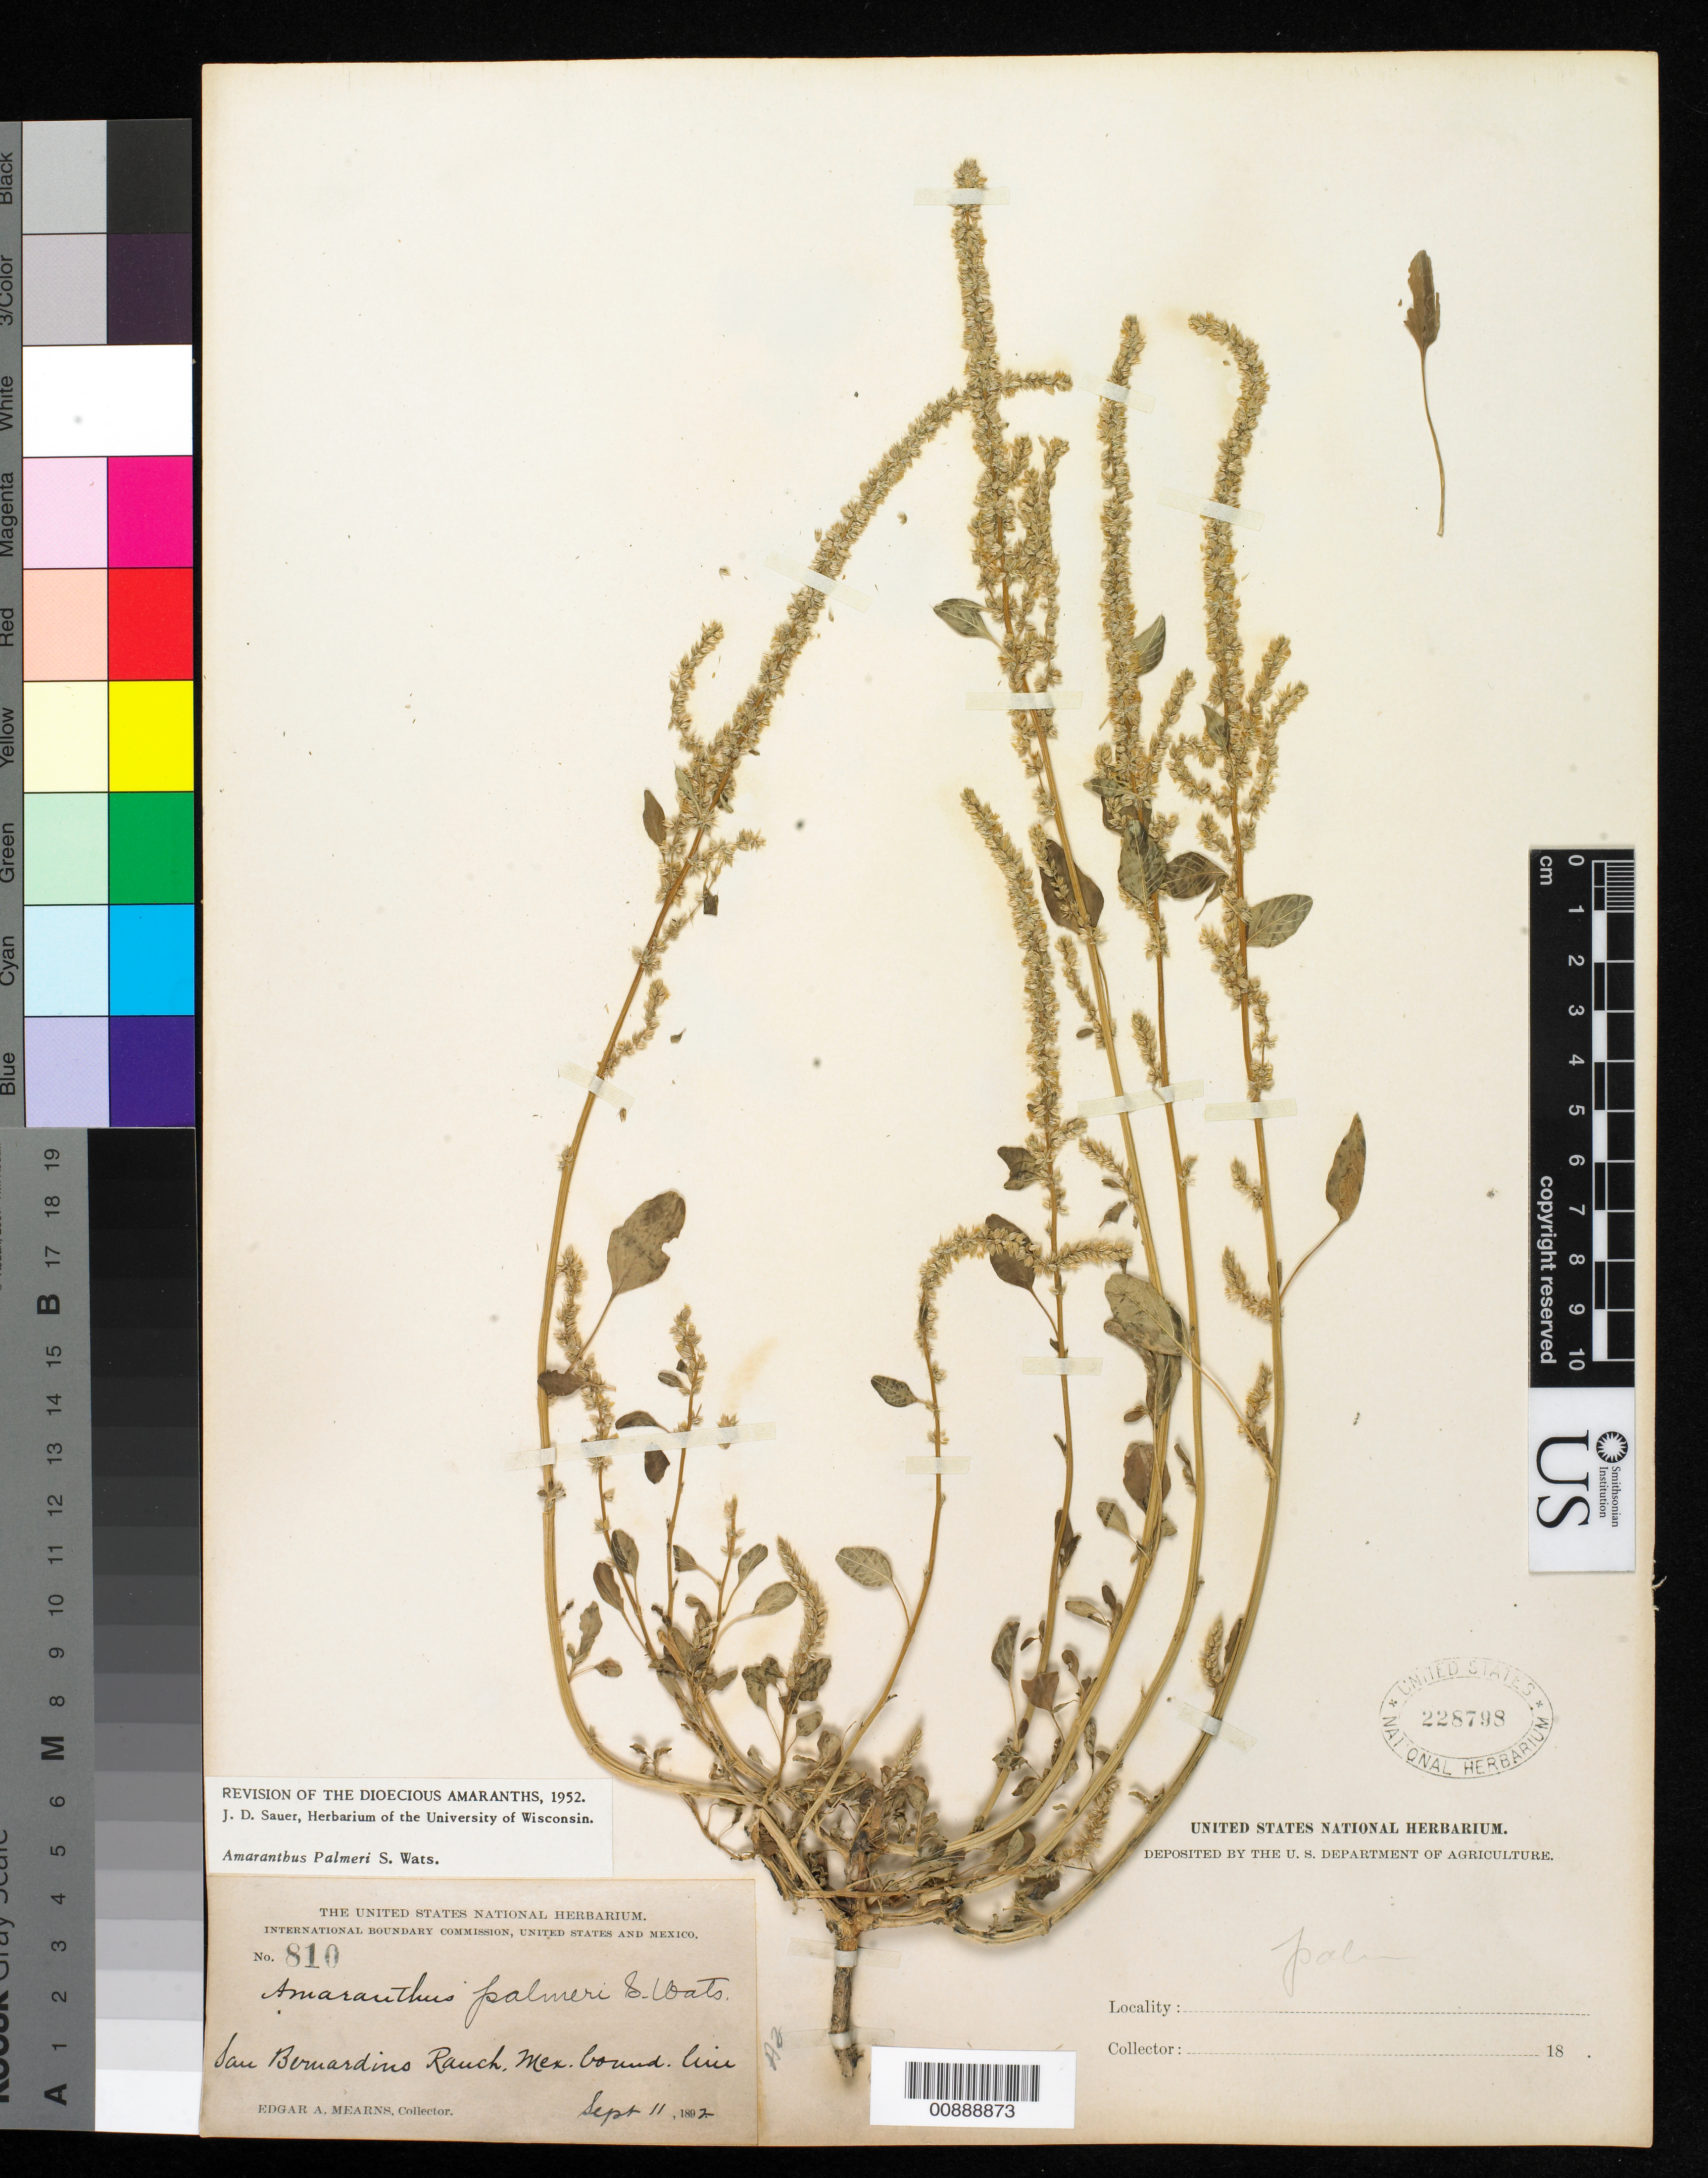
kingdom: Plantae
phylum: Tracheophyta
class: Magnoliopsida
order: Caryophyllales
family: Amaranthaceae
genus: Amaranthus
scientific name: Amaranthus palmeri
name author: S. Watson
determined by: Sauer, J. D.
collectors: E. A. Mearns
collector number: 810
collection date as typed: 11 Sep 1892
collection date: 1892-09-11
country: United States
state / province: Arizona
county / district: Cochise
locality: San Bernardino Ranch, Mexican Boundary Line.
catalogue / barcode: US 228798